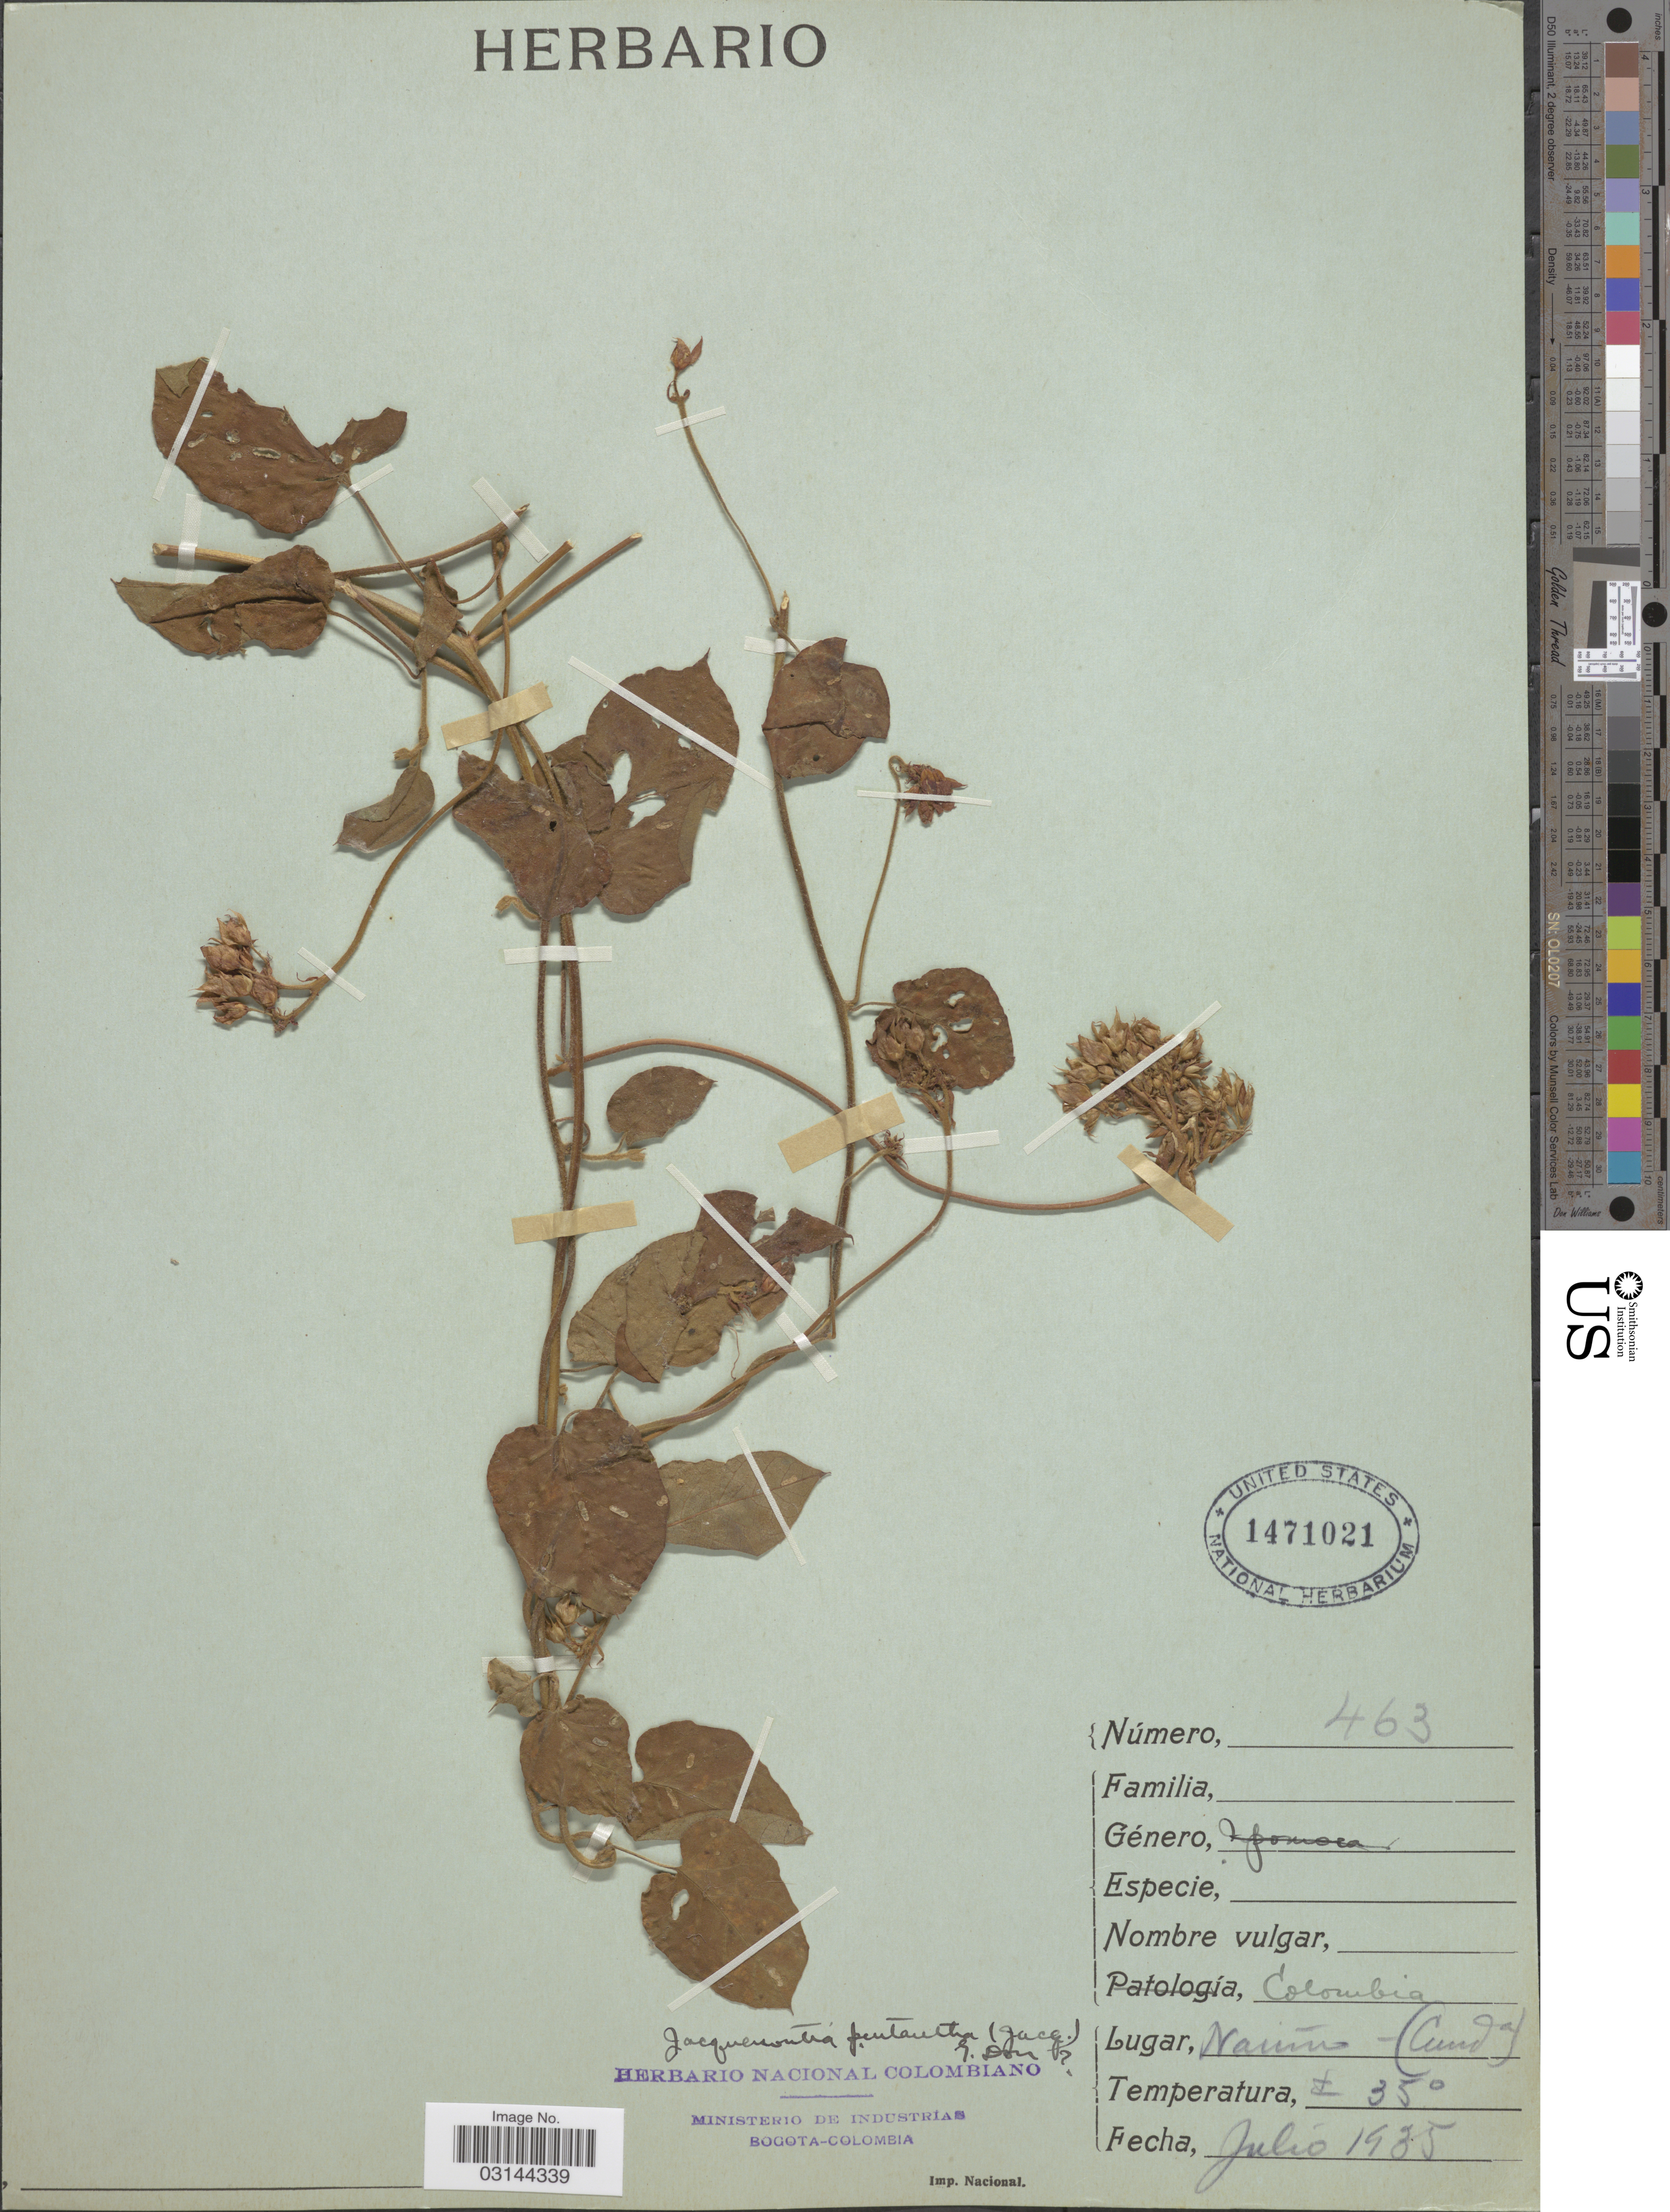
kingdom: Plantae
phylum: Tracheophyta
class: Magnoliopsida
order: Solanales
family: Convolvulaceae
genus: Jacquemontia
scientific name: Jacquemontia pentanthos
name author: (Jacq.) G. Don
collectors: ex Herb. Nacional de Colombiano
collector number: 463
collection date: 1935-07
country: Colombia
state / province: Cundinamarca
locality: Nariño.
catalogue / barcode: US 1471021